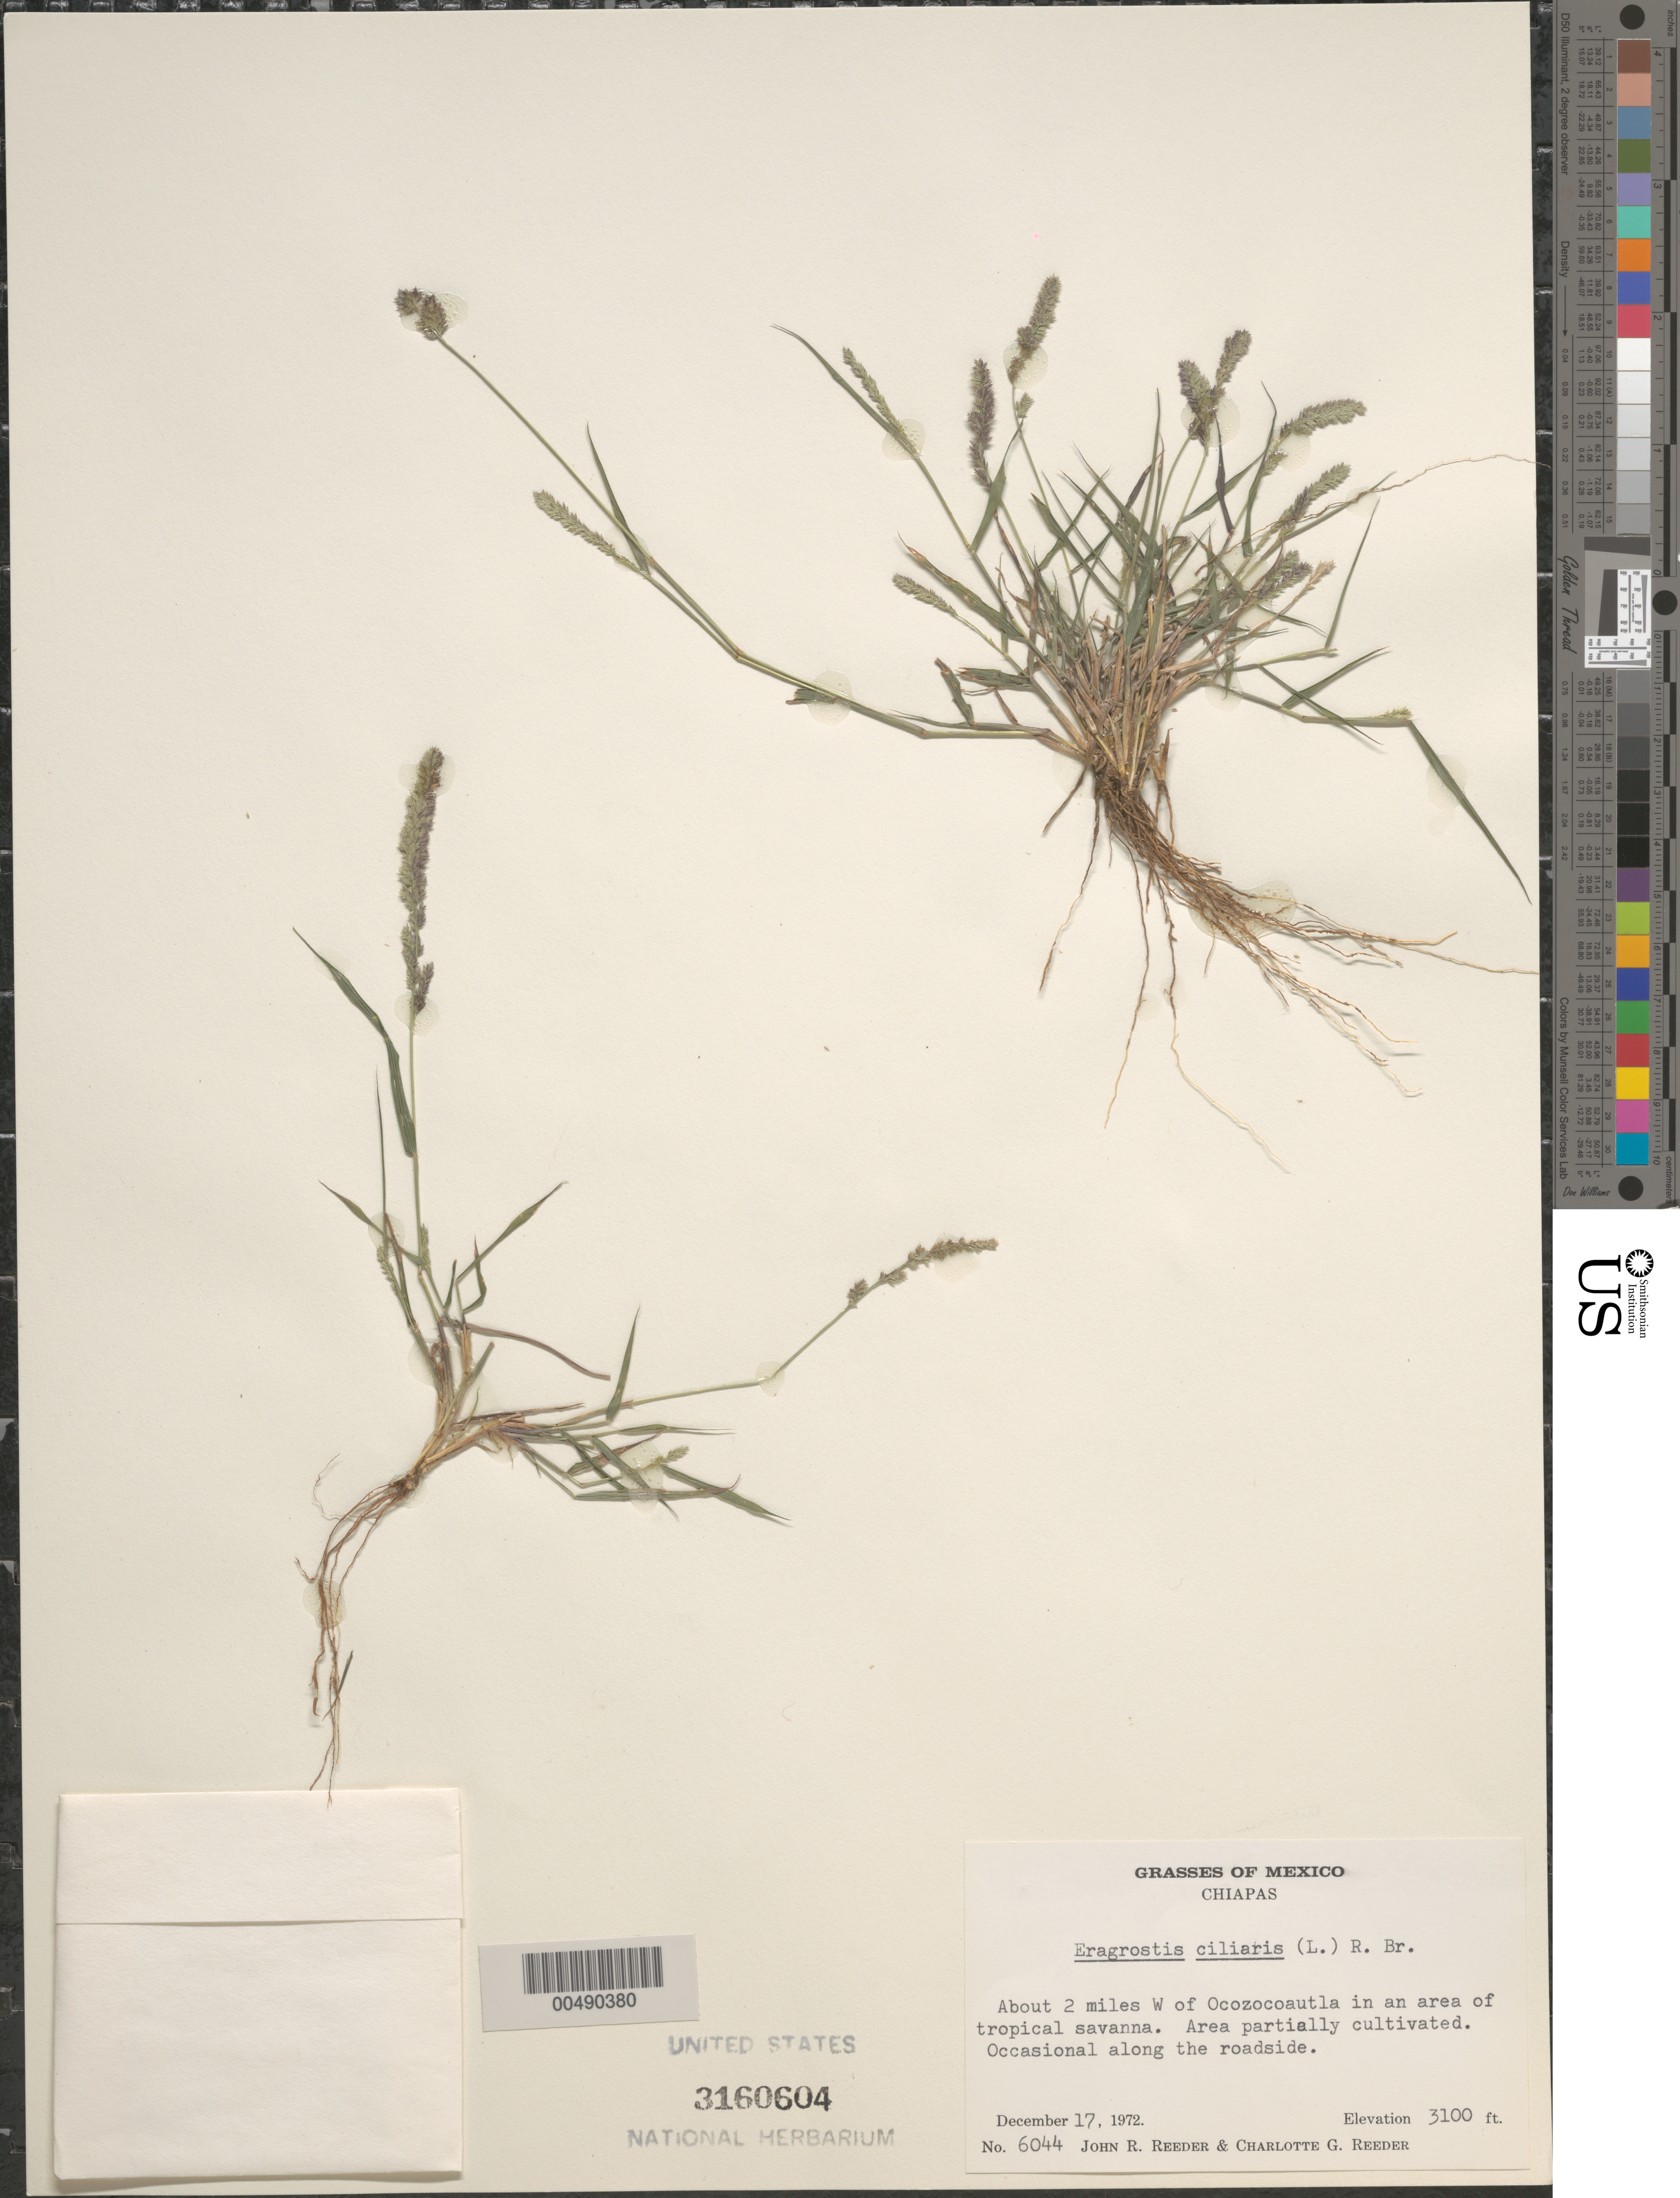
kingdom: Plantae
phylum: Tracheophyta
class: Liliopsida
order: Poales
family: Poaceae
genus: Eragrostis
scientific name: Eragrostis ciliaris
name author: (L.) R. Br.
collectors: J. R. Reeder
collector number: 6044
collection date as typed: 17 Dec 1972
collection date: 1972-12-17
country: Mexico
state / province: Chiapas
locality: About 2 mi W of Ocozocoautla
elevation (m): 945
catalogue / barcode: US 3160604